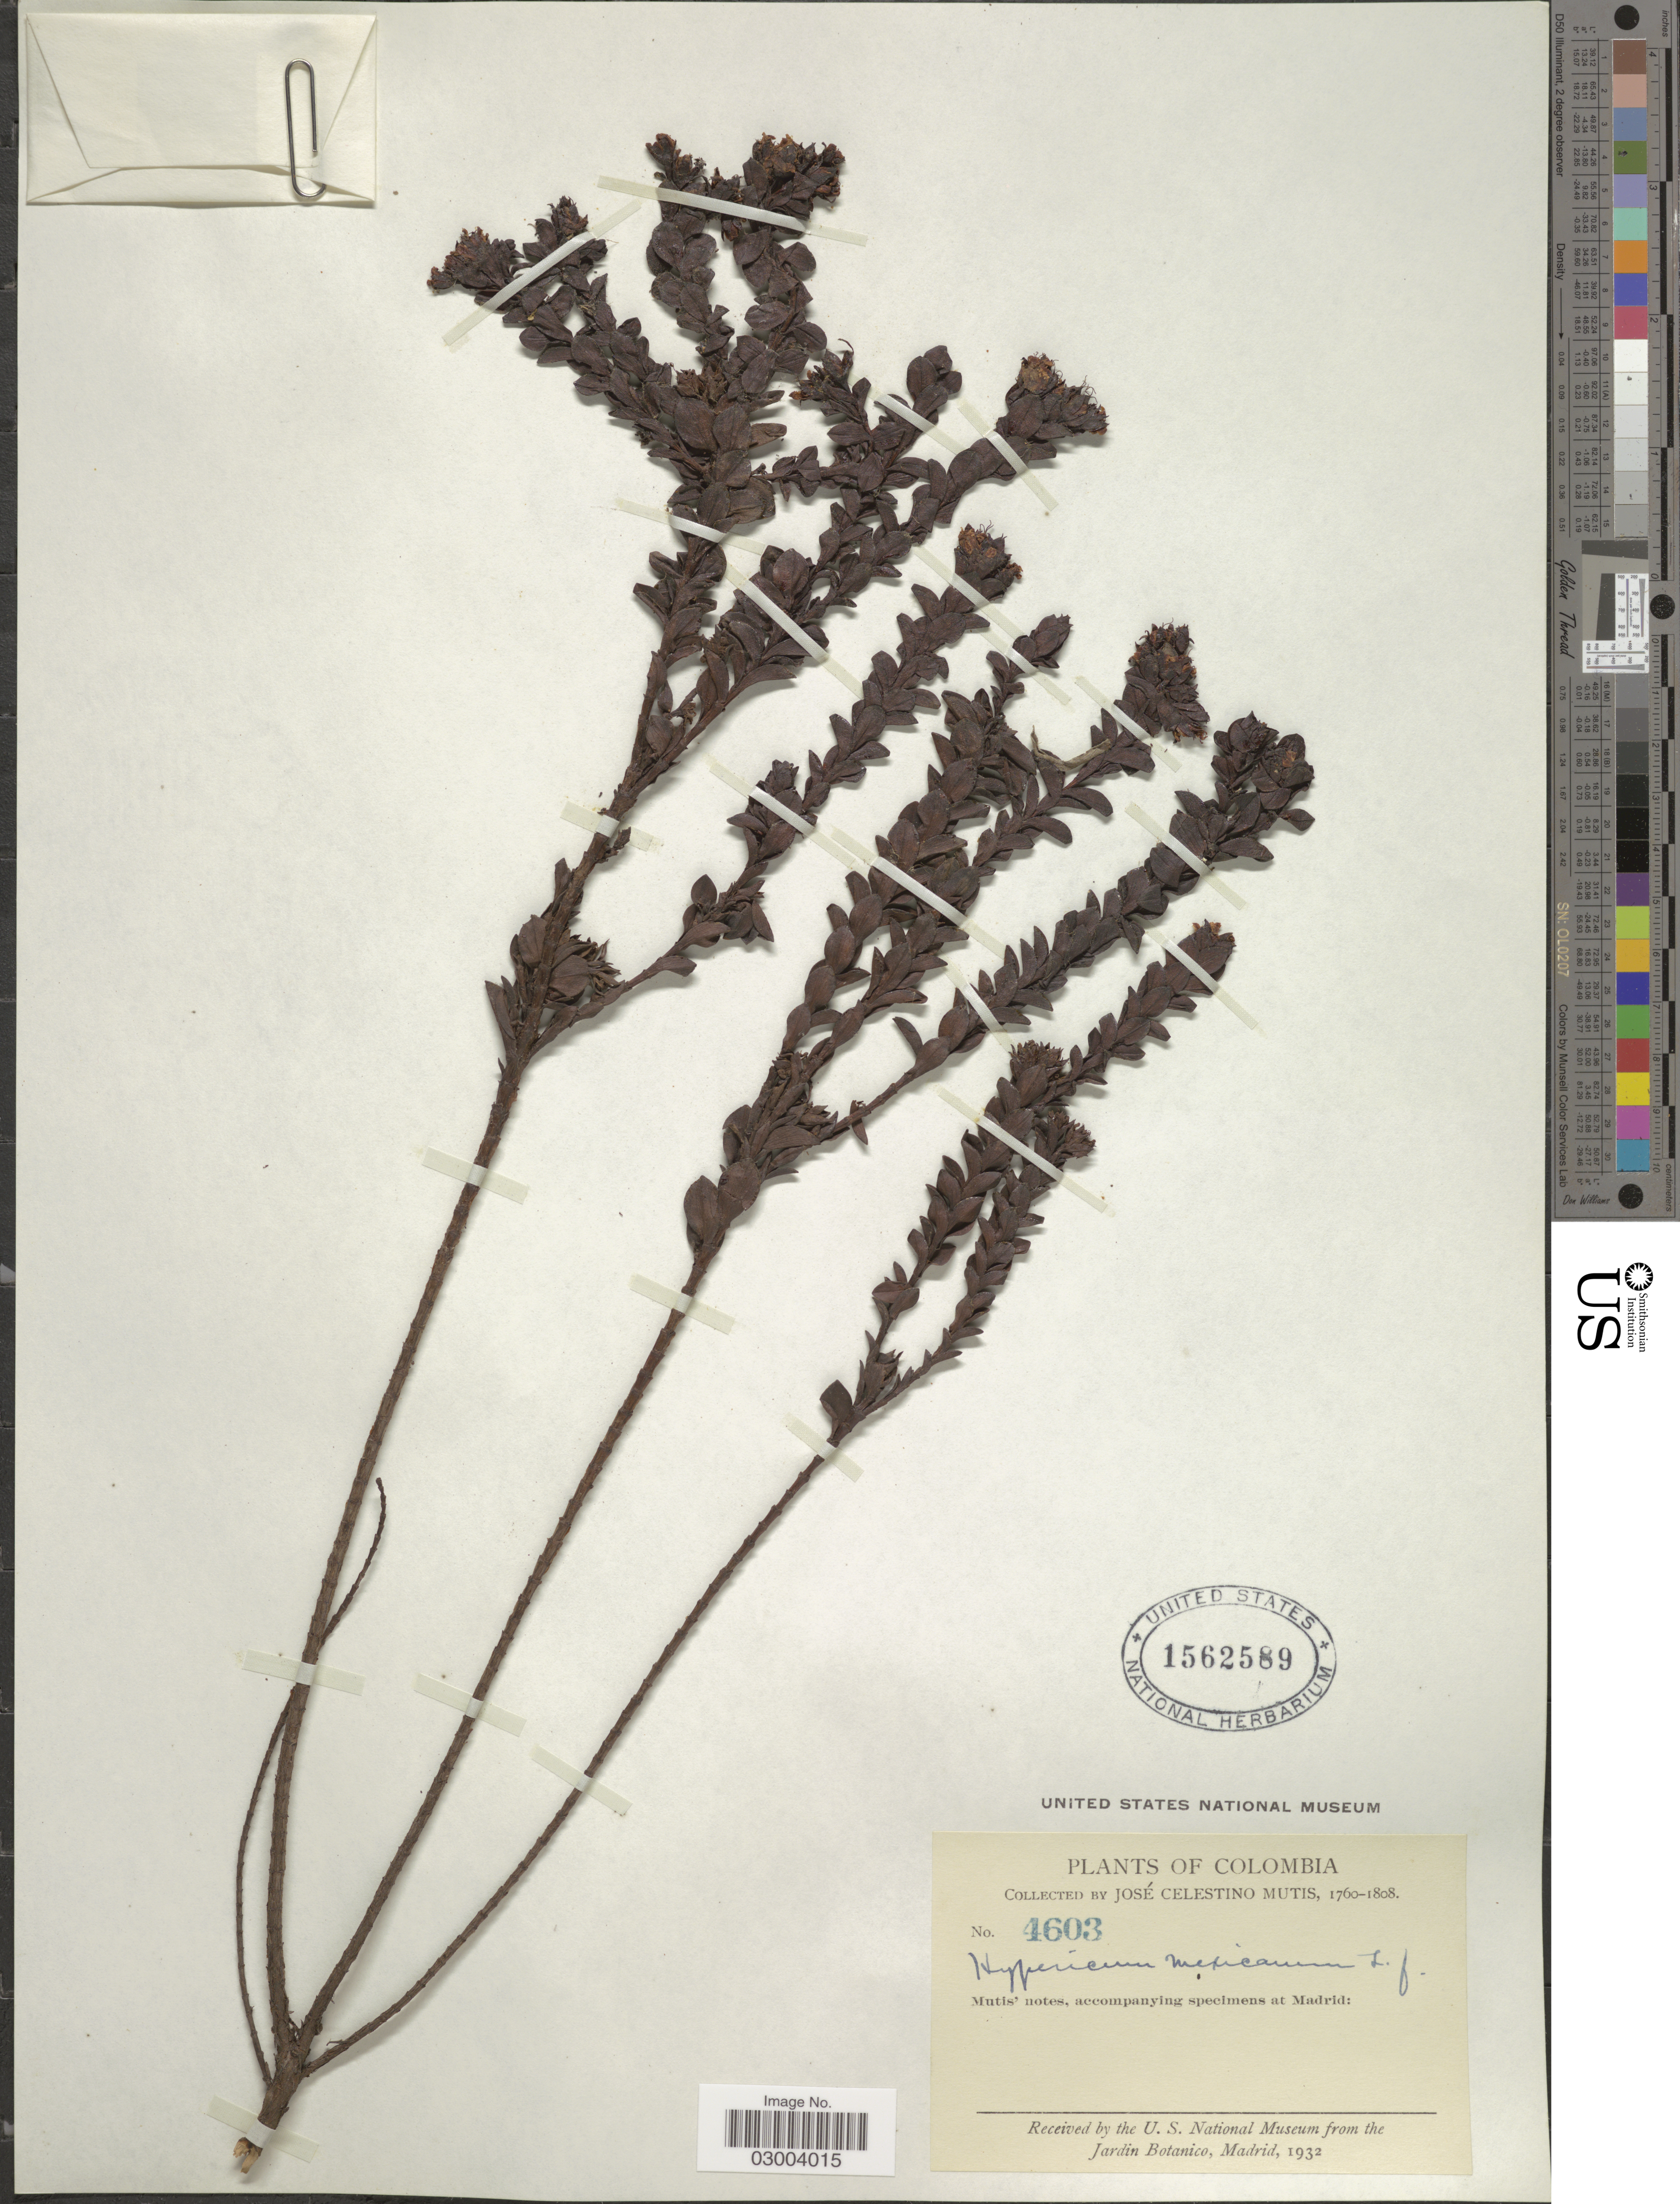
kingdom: Plantae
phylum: Tracheophyta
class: Magnoliopsida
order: Malpighiales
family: Hypericaceae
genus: Hypericum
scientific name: Hypericum mexicanum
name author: L.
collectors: J. C. B. Mutis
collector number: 4603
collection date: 1760/1808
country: Colombia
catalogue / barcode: US 1562589